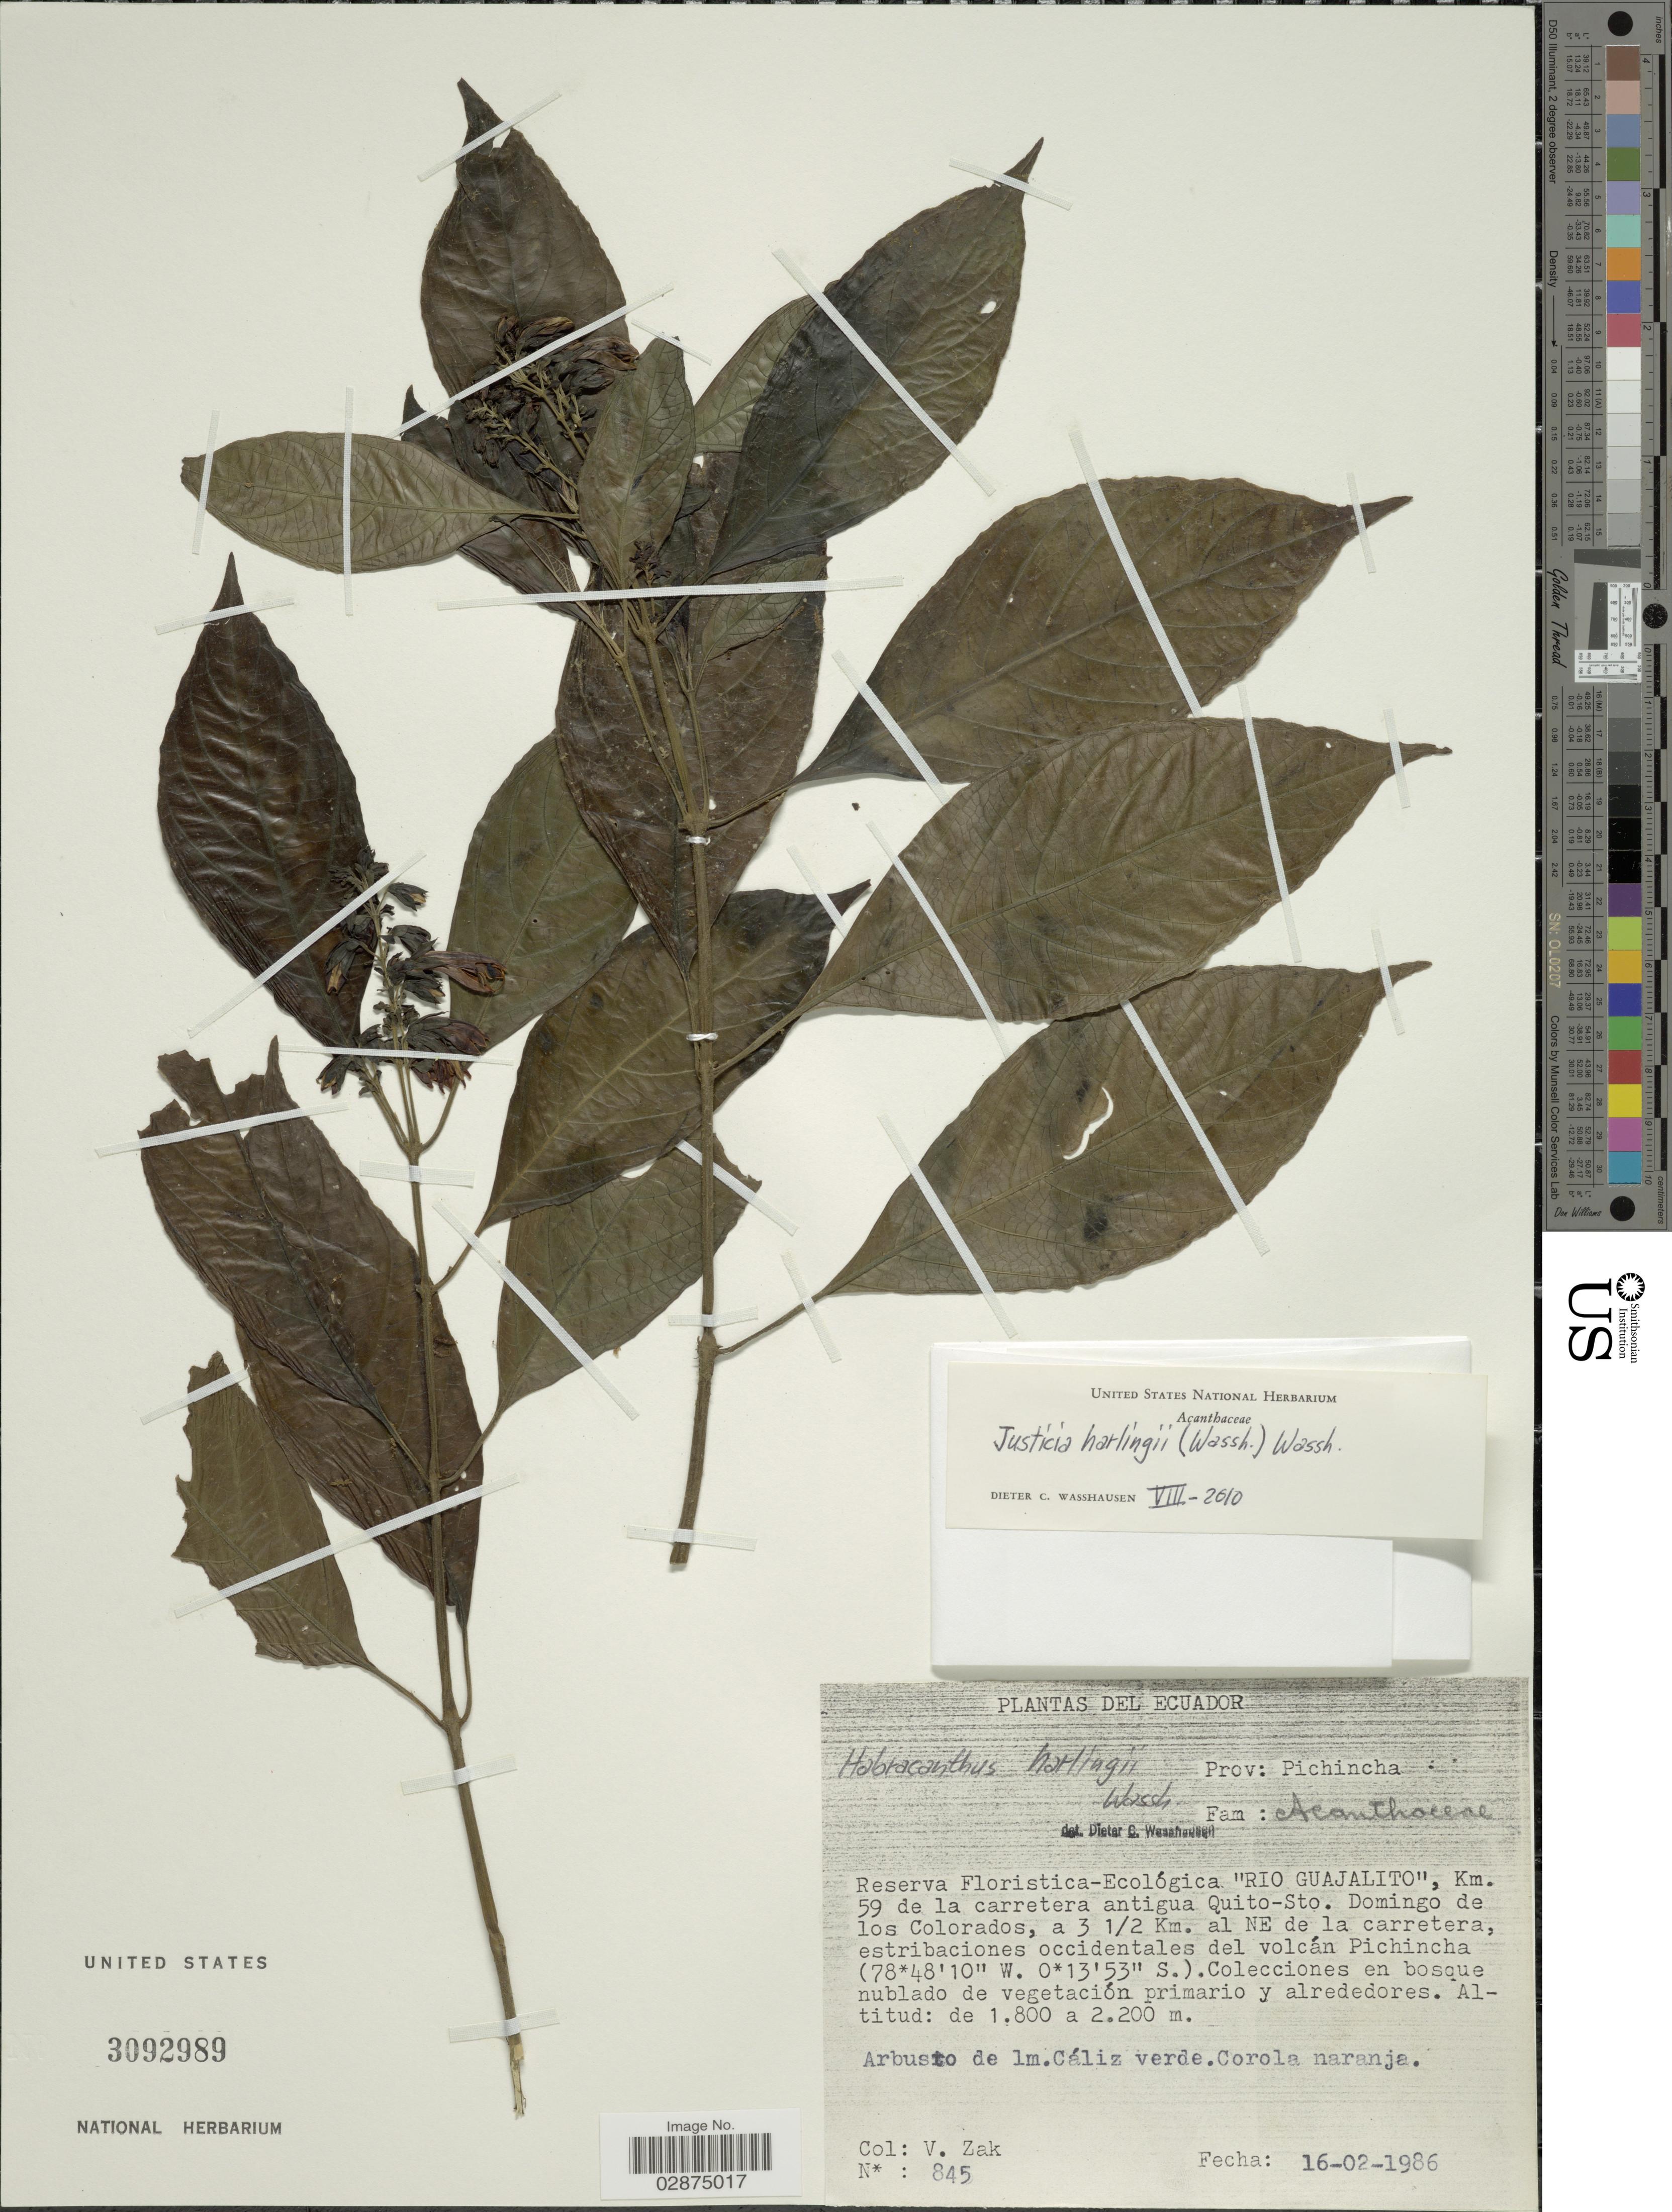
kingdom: Plantae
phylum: Tracheophyta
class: Magnoliopsida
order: Lamiales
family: Acanthaceae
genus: Habracanthus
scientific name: Habracanthus harlingii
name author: Wassh.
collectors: V. Zak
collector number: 845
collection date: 1986-02-16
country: Ecuador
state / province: Pichincha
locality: Prov: Pichincha. Reserva Floristica-Ecológica "Rio Guajalito", Km. 59 de la carretera antigua Quito-Sto. Domingo de los Colorados, a 3 1/2 Km. al NE de la carretera, estribaciones occidentales del volcán Pichincha.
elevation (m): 1800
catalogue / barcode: US 3092989